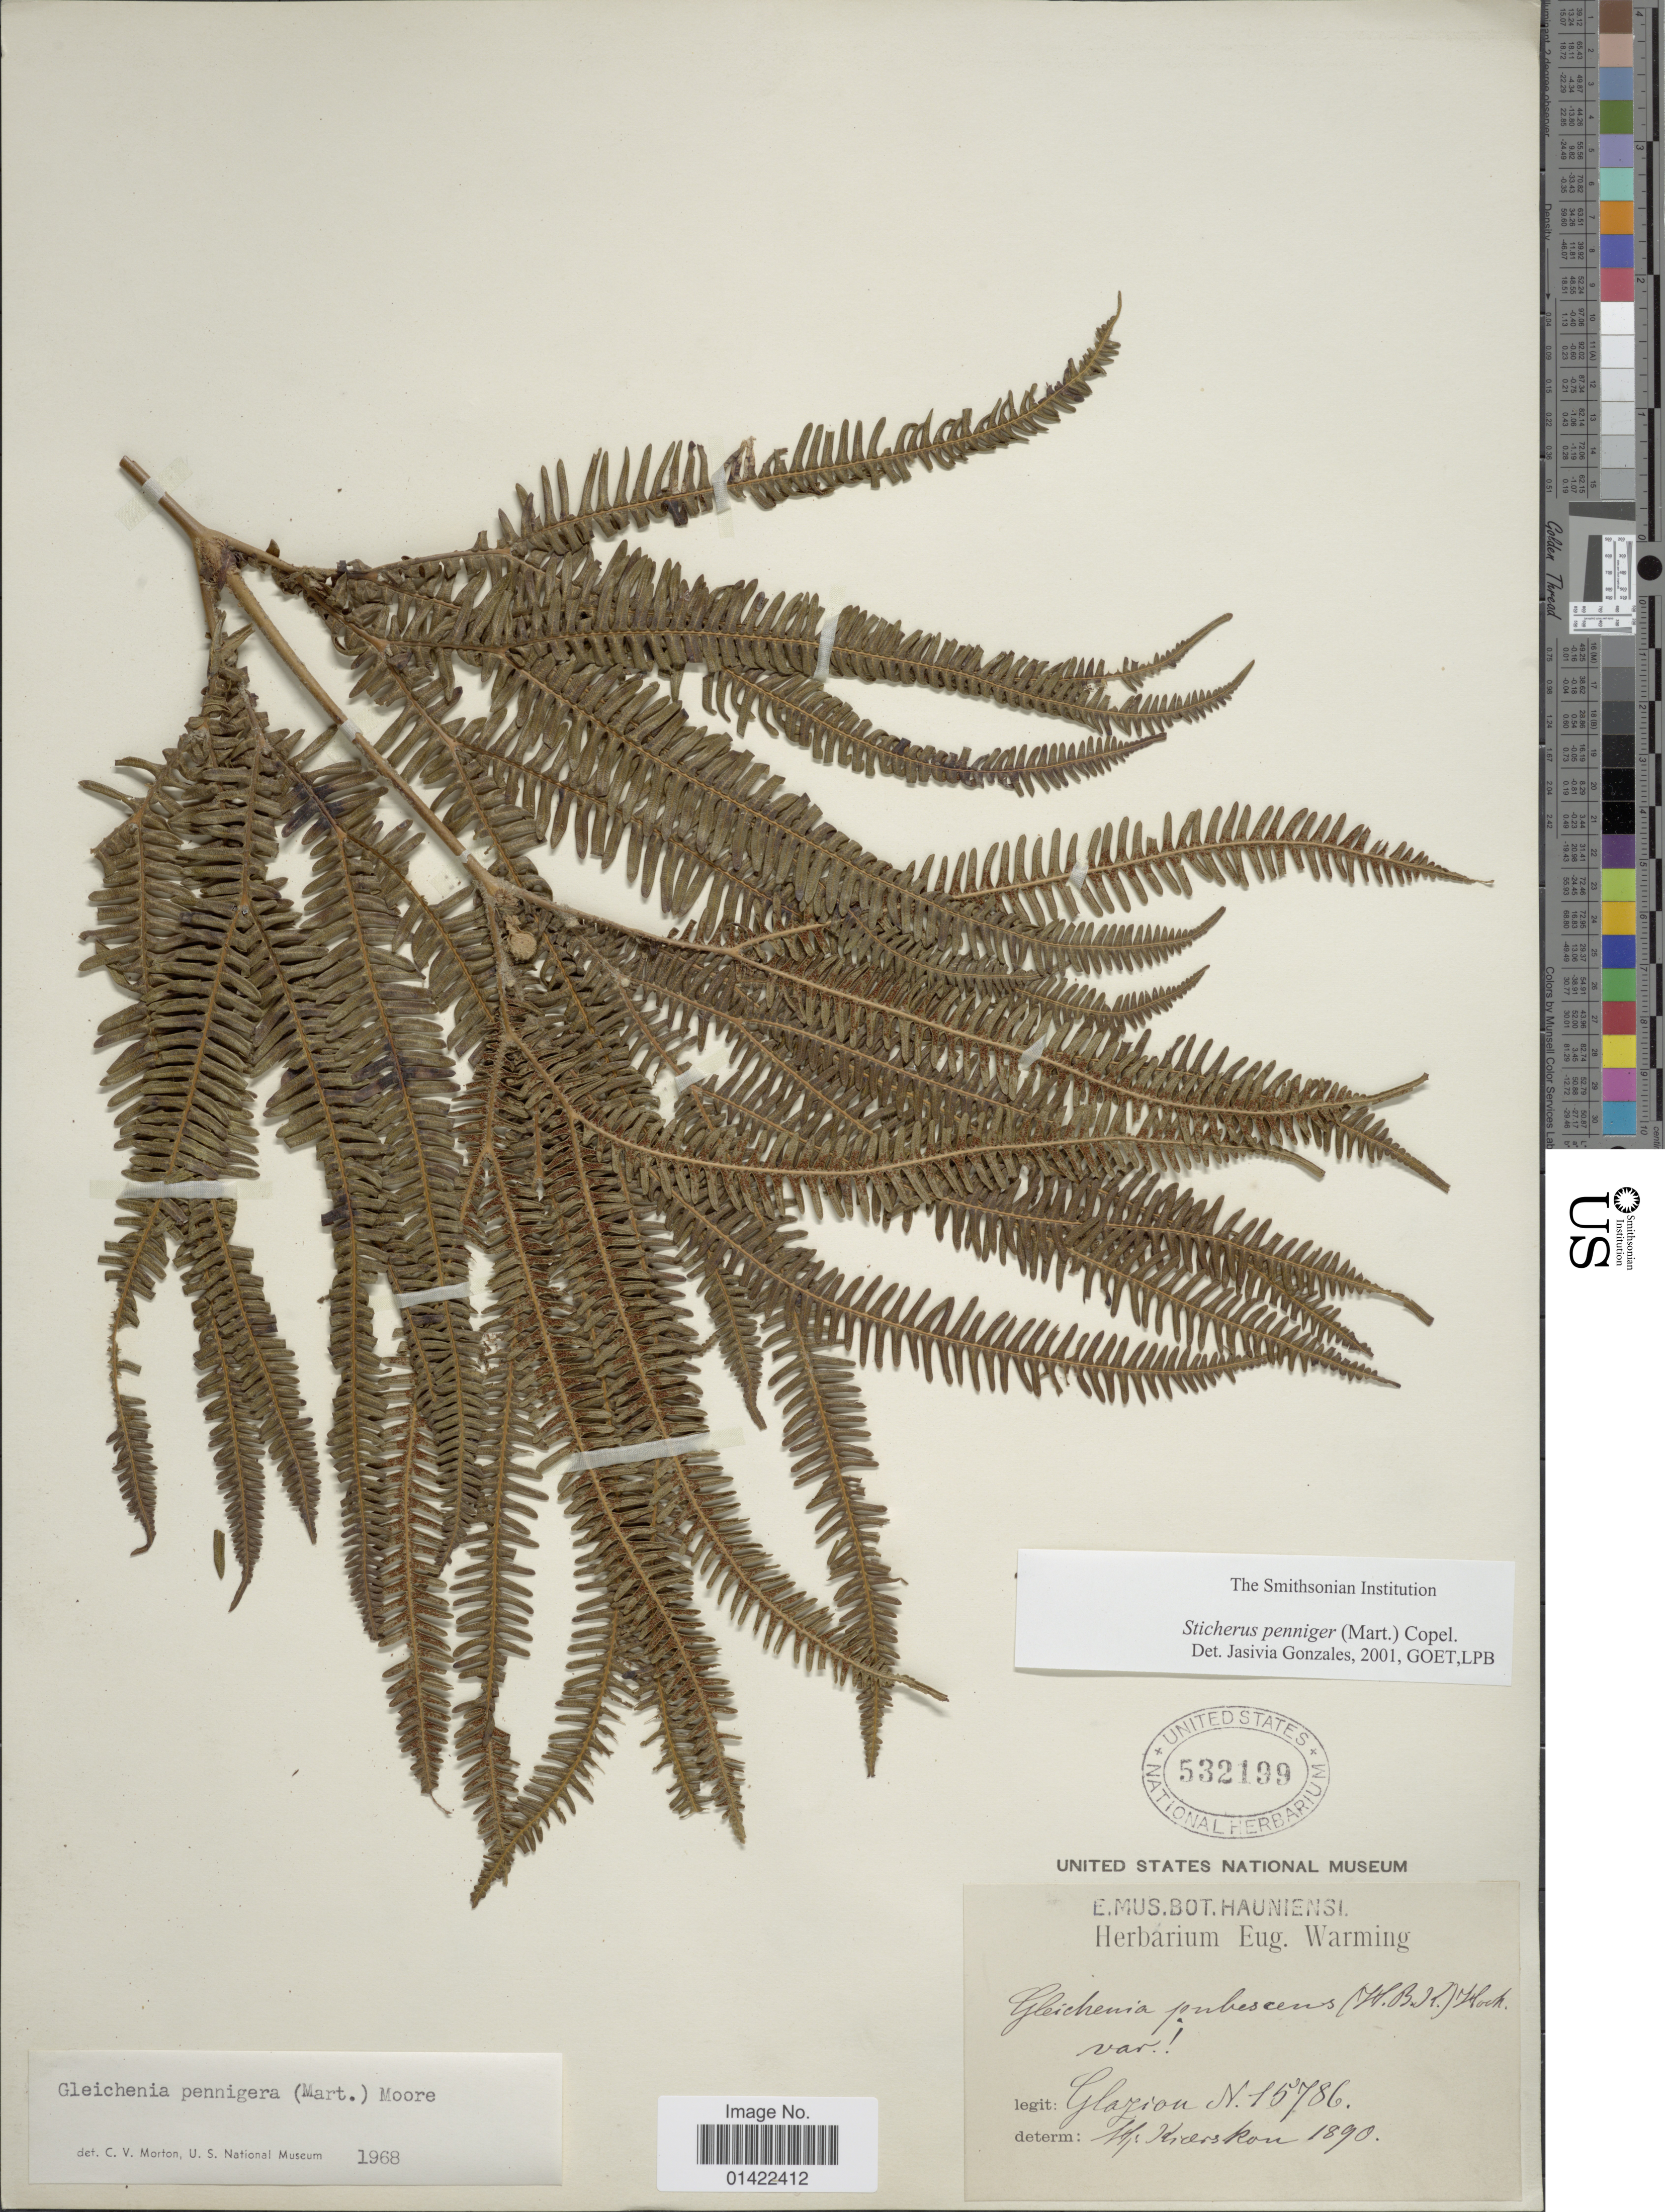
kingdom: Plantae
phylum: Tracheophyta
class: Polypodiopsida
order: Gleicheniales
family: Gleicheniaceae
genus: Sticherus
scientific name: Sticherus penniger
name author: (Mart.) Copel.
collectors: Glaziou, --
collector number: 15786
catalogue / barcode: US 532199